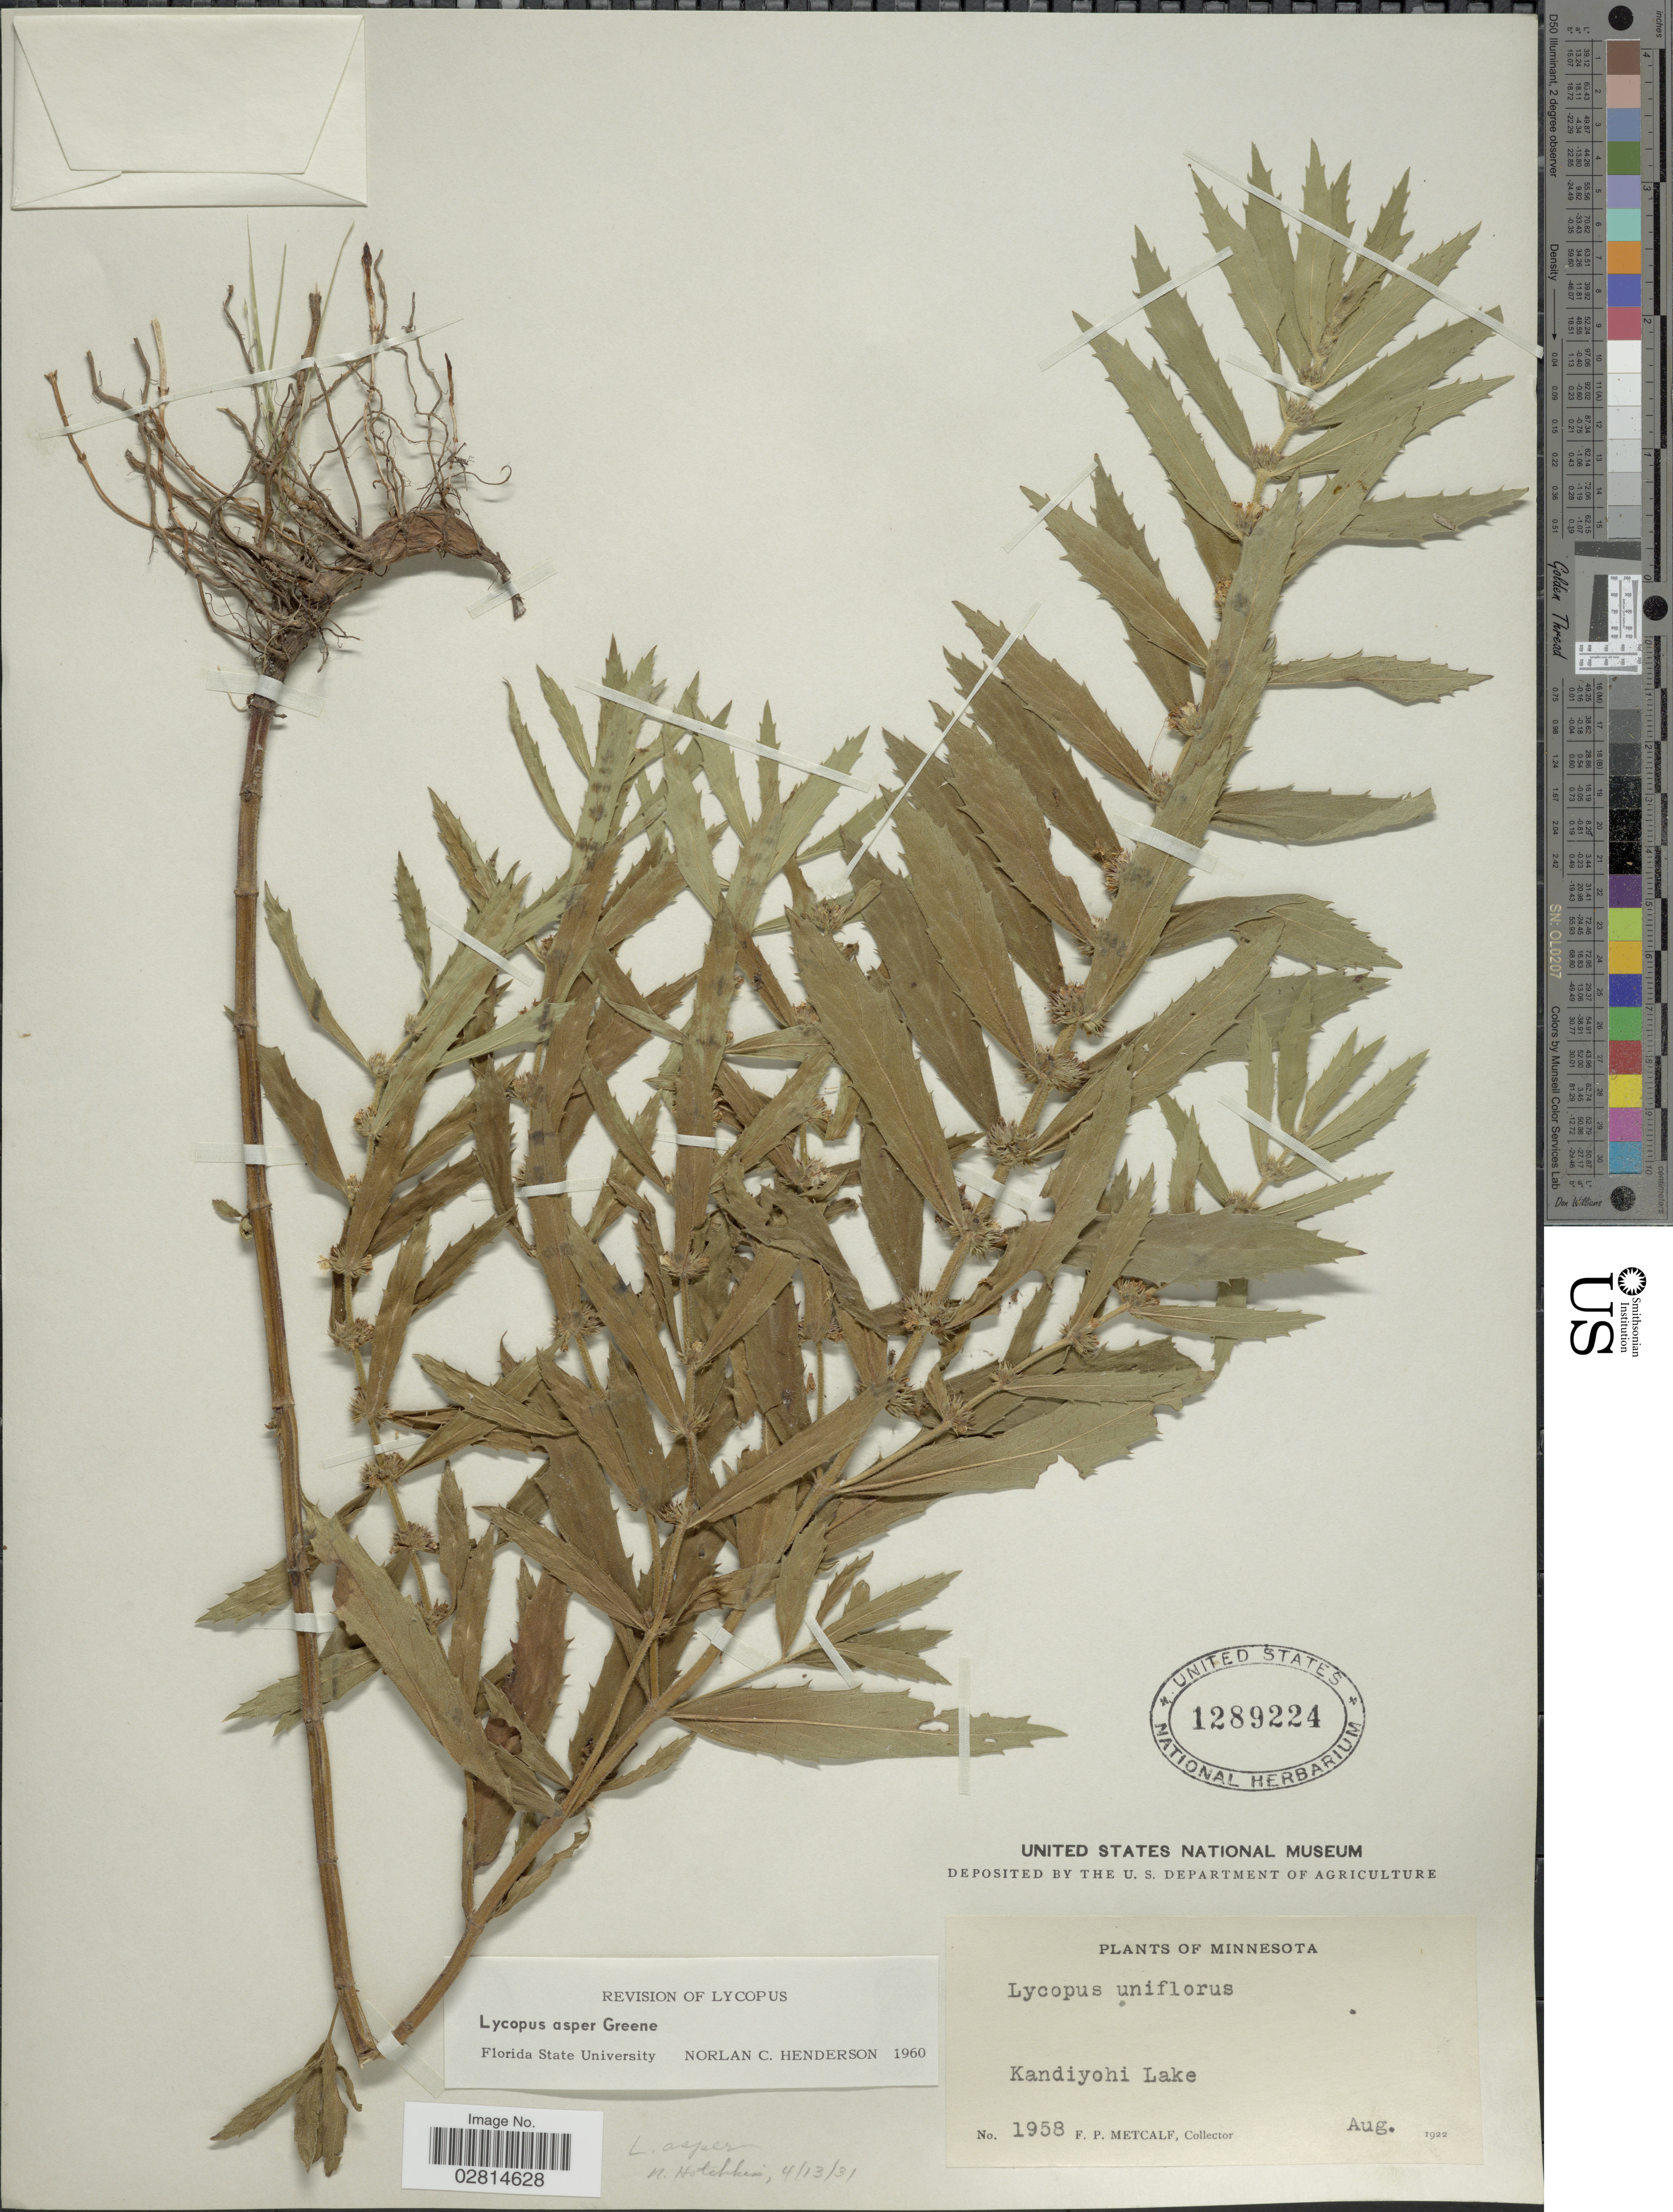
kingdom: Plantae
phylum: Tracheophyta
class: Magnoliopsida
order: Lamiales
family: Lamiaceae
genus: Lycopus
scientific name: Lycopus asper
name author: Greene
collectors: F. Metcalf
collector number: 1958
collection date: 1922-08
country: United States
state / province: Minnesota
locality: Kandiyohi Lake.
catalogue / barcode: US 1289224